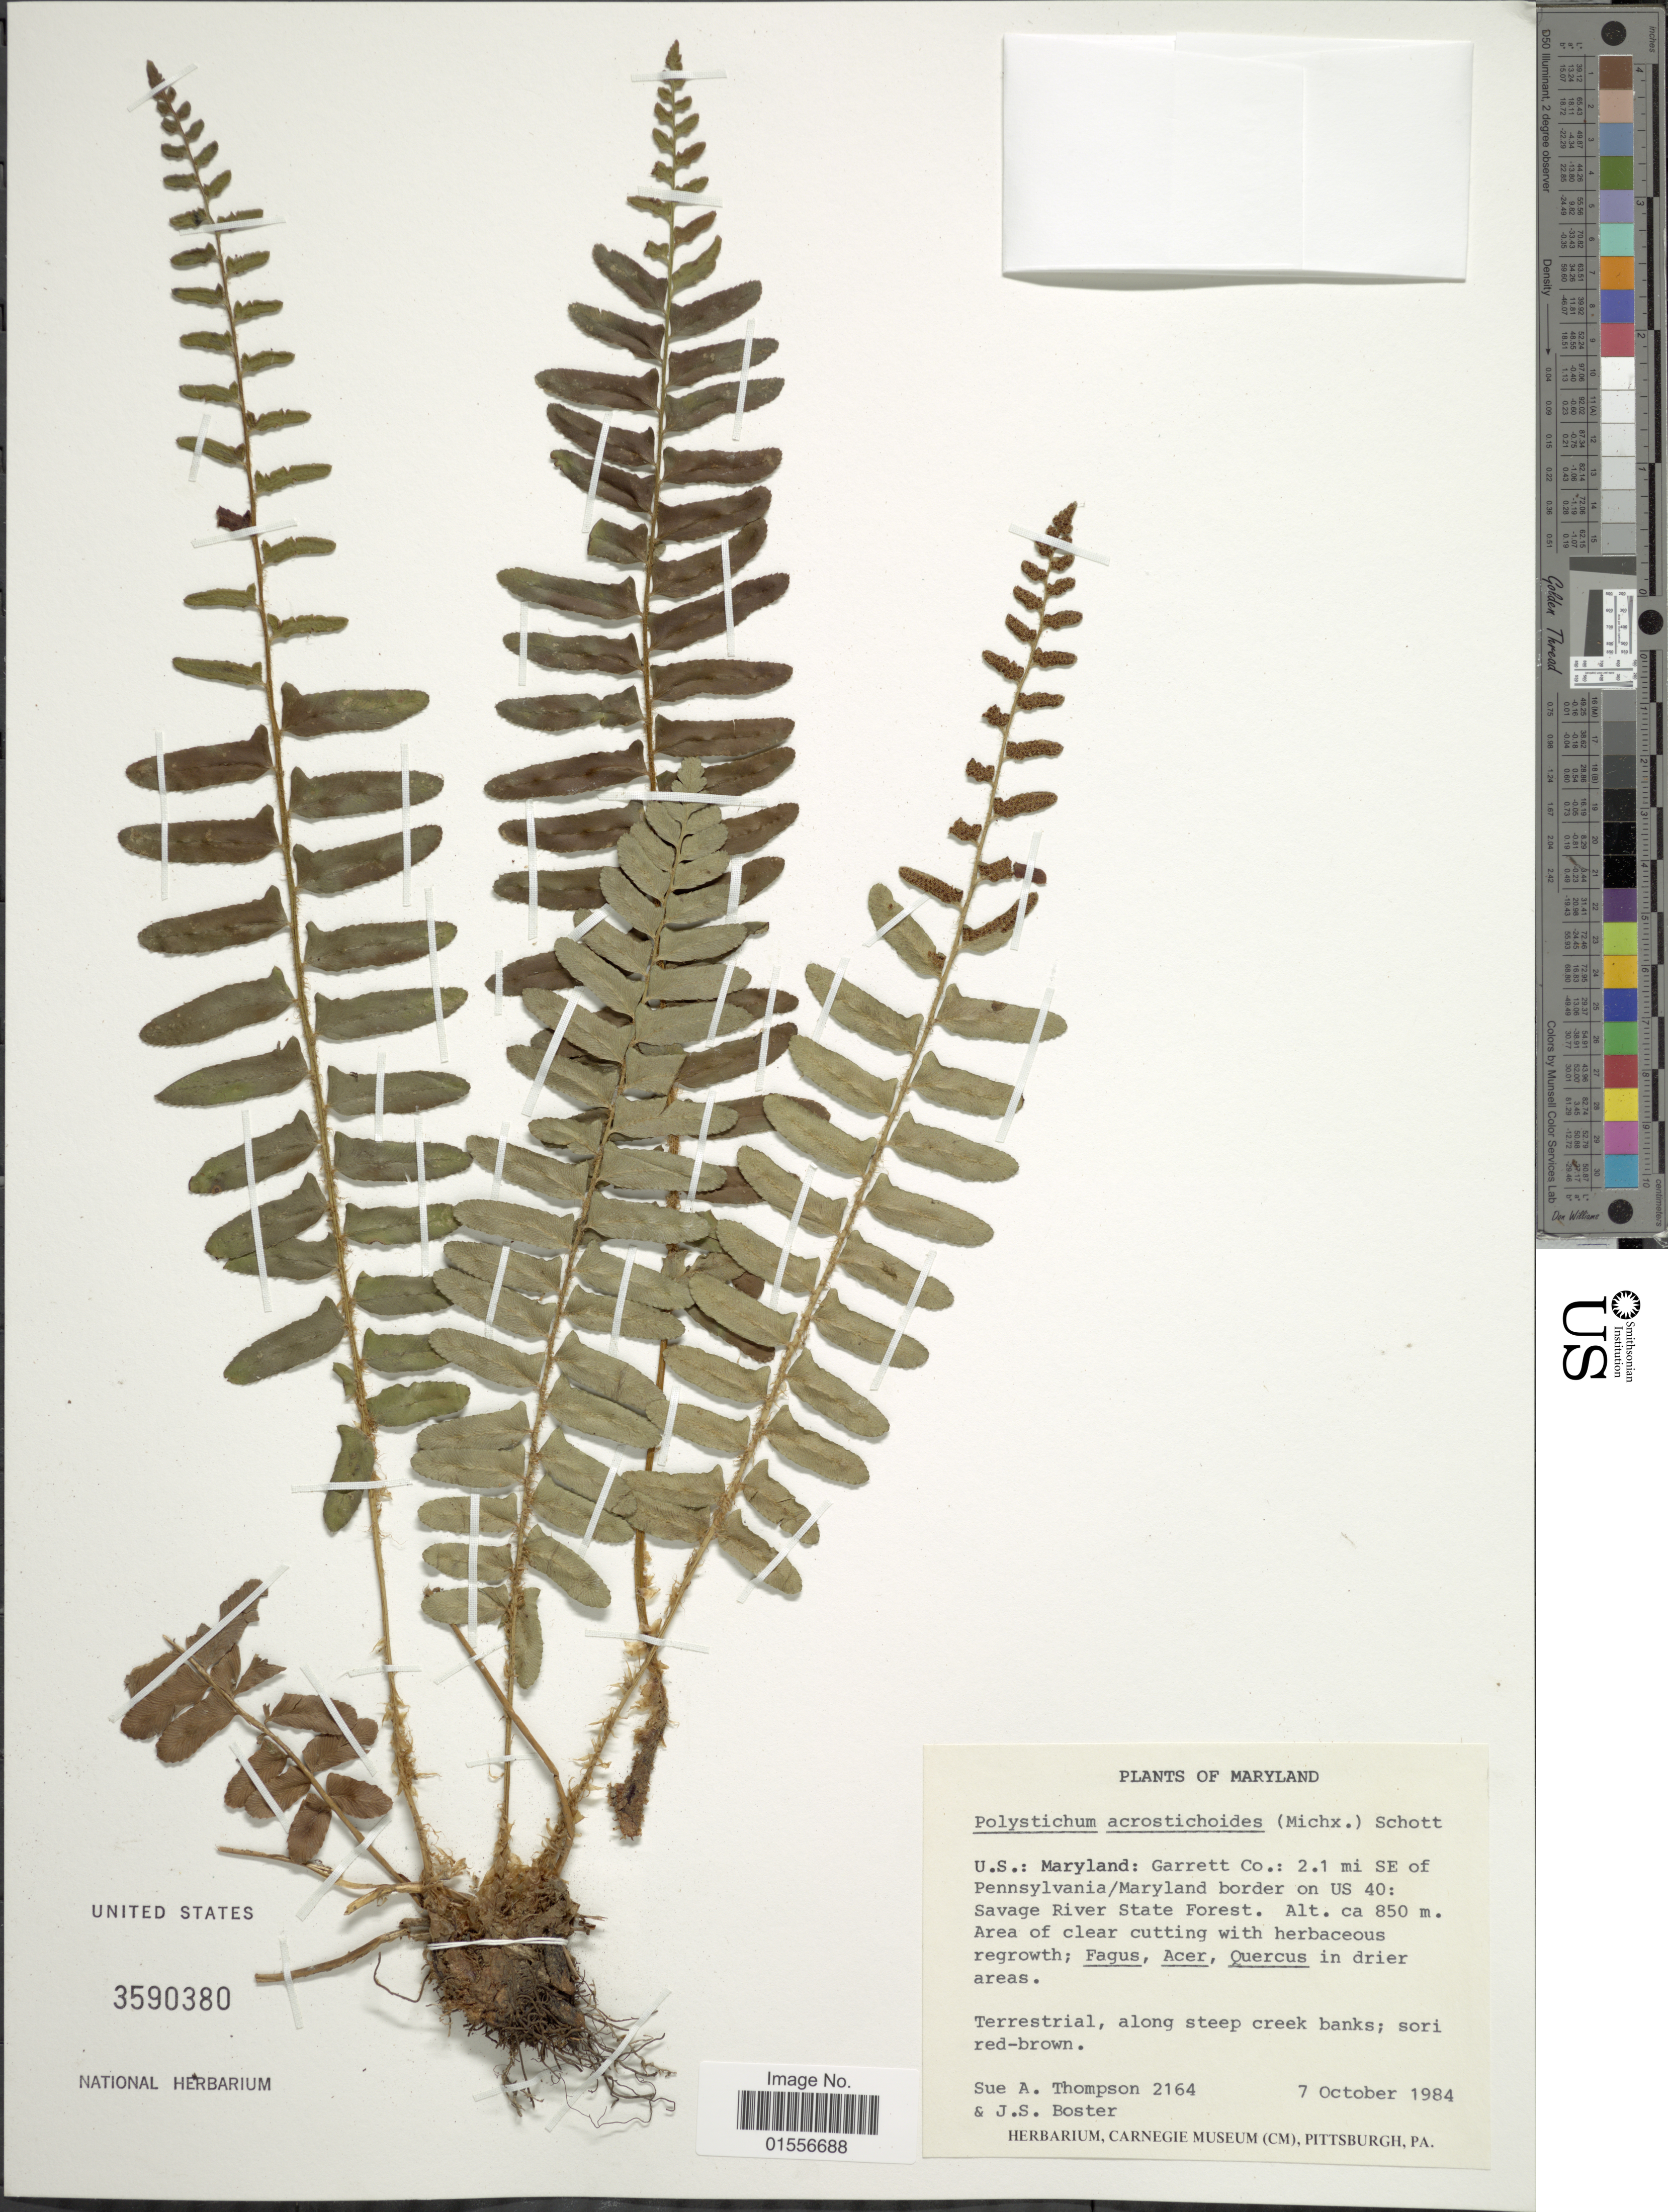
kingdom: Plantae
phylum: Tracheophyta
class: Polypodiopsida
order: Polypodiales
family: Dryopteridaceae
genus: Polystichum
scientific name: Polystichum acrostichoides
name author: (Michx.) Schott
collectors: S. A. Thompson & J. Boster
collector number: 2164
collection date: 1984-10-07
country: United States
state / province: Maryland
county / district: Garrett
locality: Garrett Co.: 2.1 mi. SE of Pennsylvania/Maryland border on US 40: Savage River State Forest, along steep creek banks.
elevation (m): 850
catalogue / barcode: US 3590380